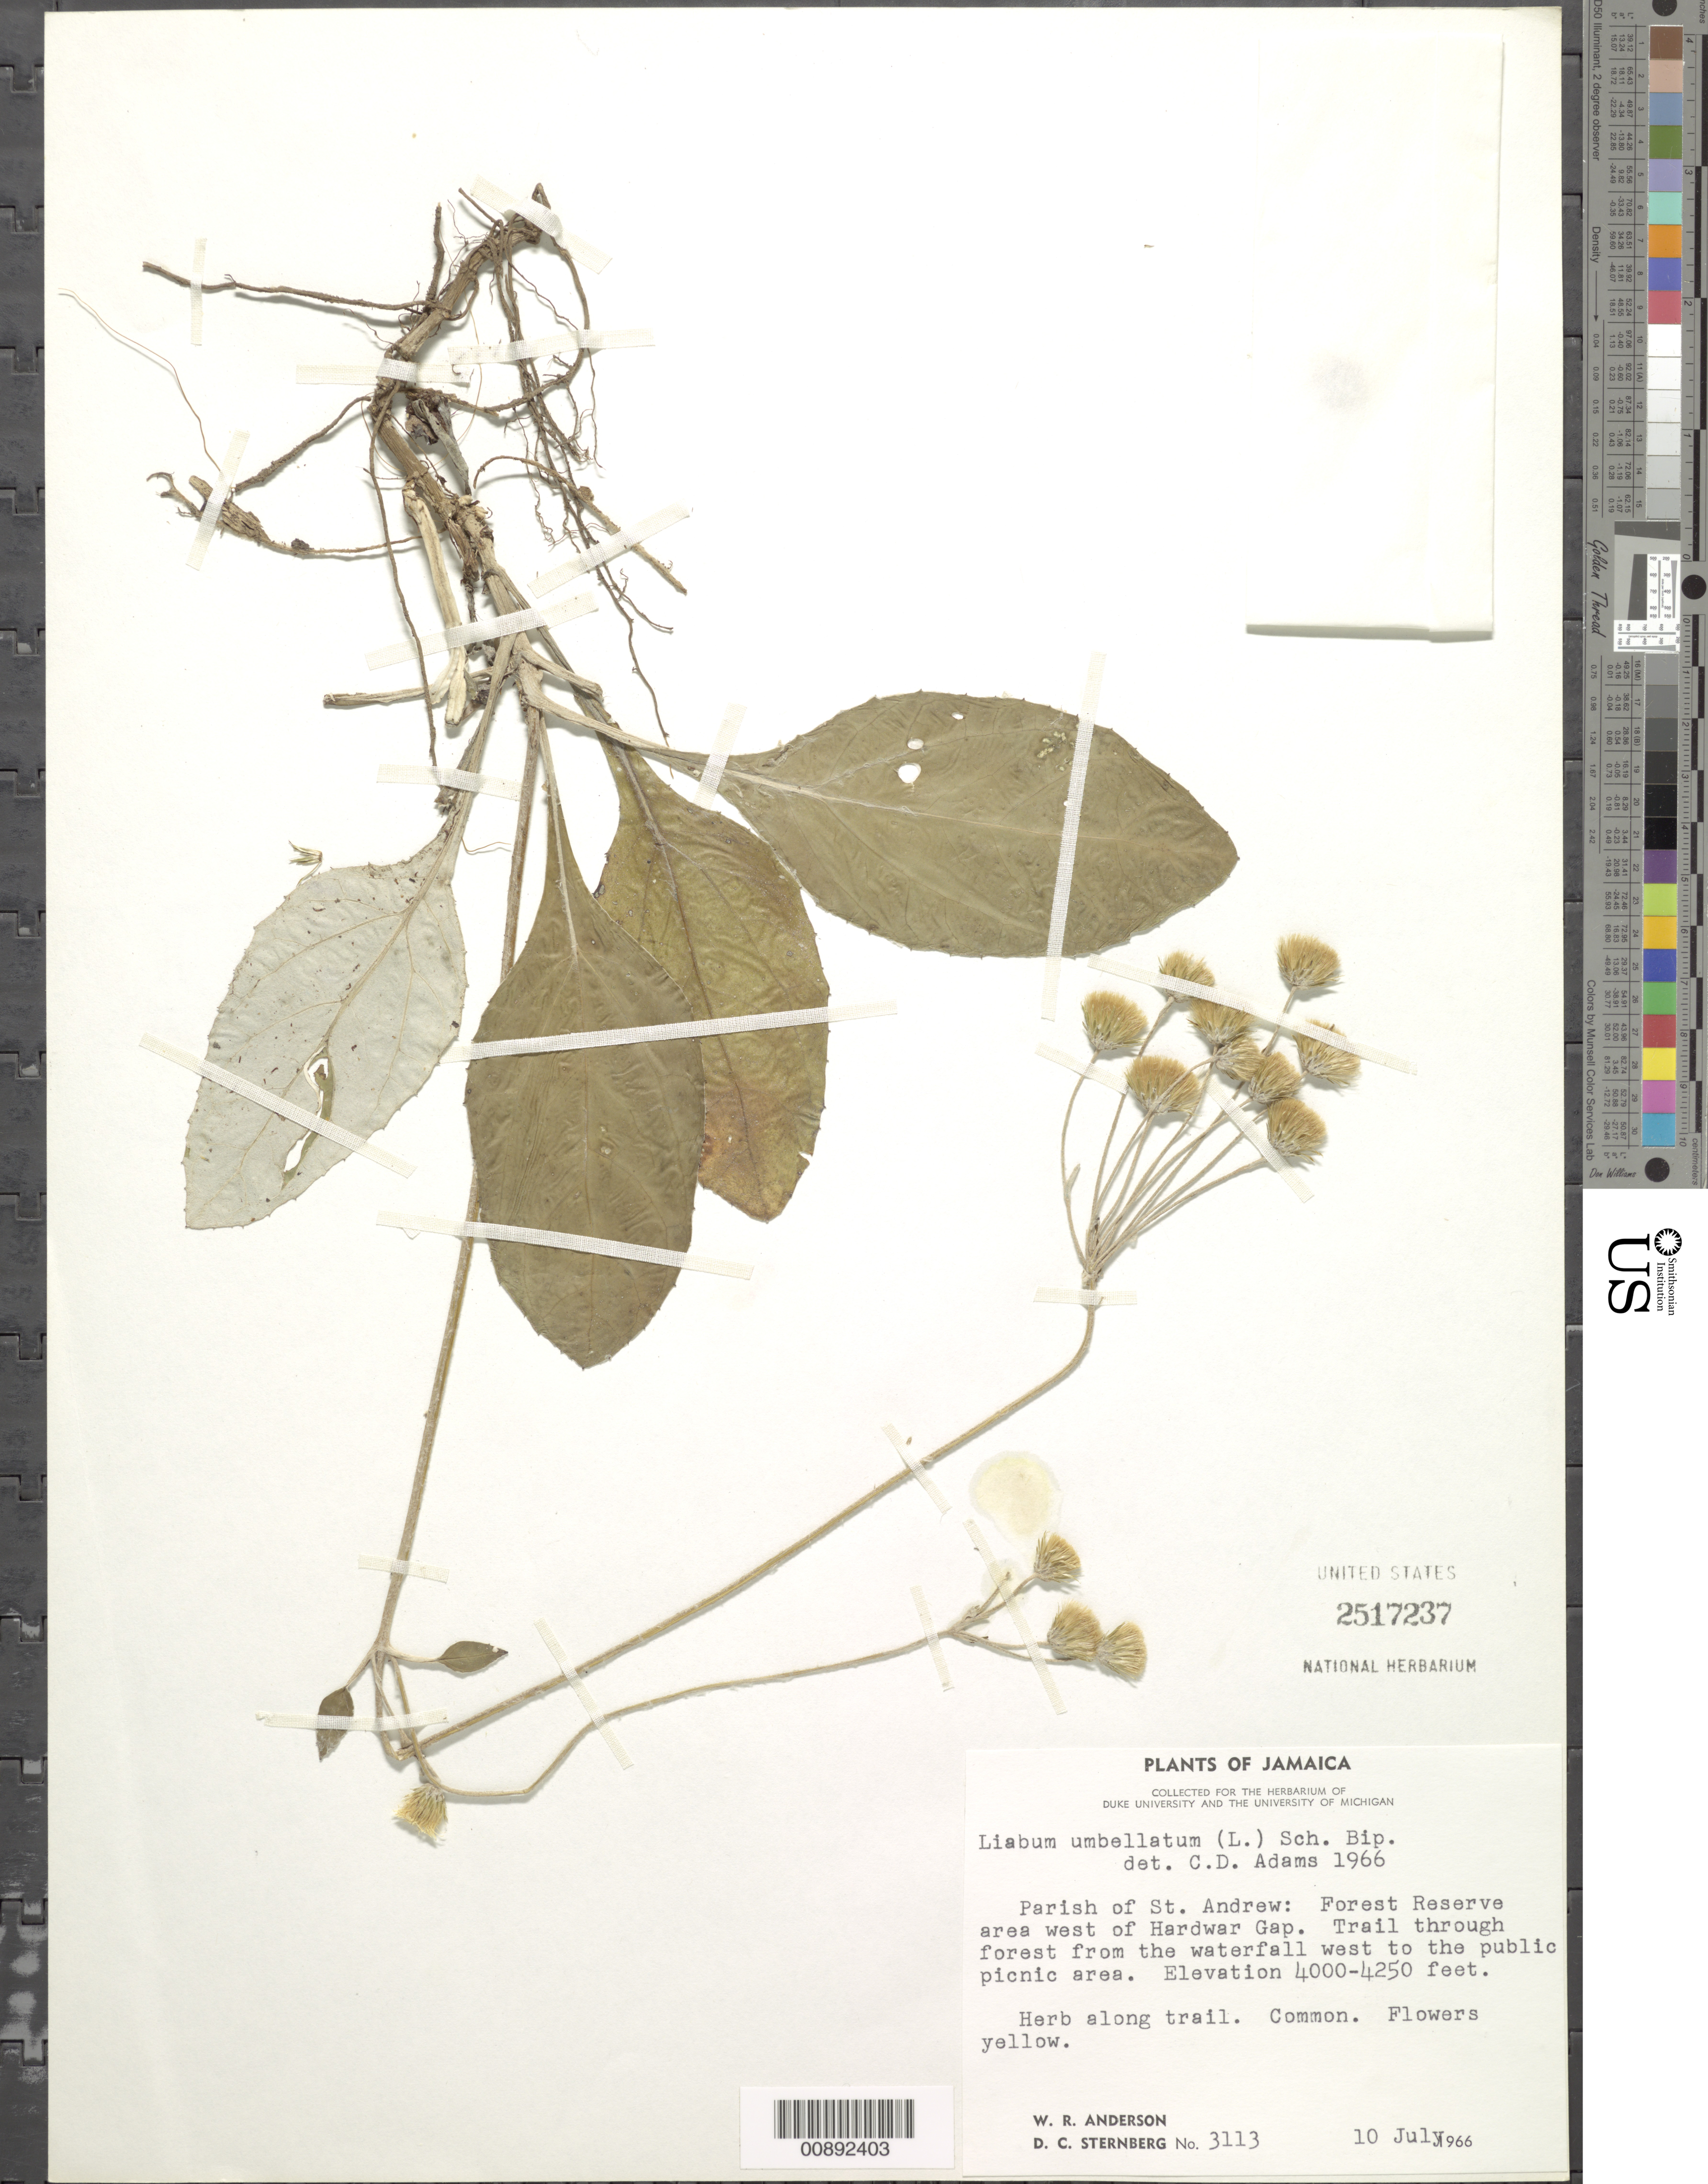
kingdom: Plantae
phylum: Tracheophyta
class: Magnoliopsida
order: Asterales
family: Asteraceae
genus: Liabum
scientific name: Liabum umbellatum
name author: (L.) Sch. Bip.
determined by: Adams, C. D.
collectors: W. R. Anderson & D. Sternberg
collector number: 3113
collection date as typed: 10 July 1966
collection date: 1966-07-10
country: Jamaica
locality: St. Andrew's parish; Forest Reserve area west of Hardwar Gap., trail through forest from the waterfall west to the public picnic area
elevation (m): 4000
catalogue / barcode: US 2517237